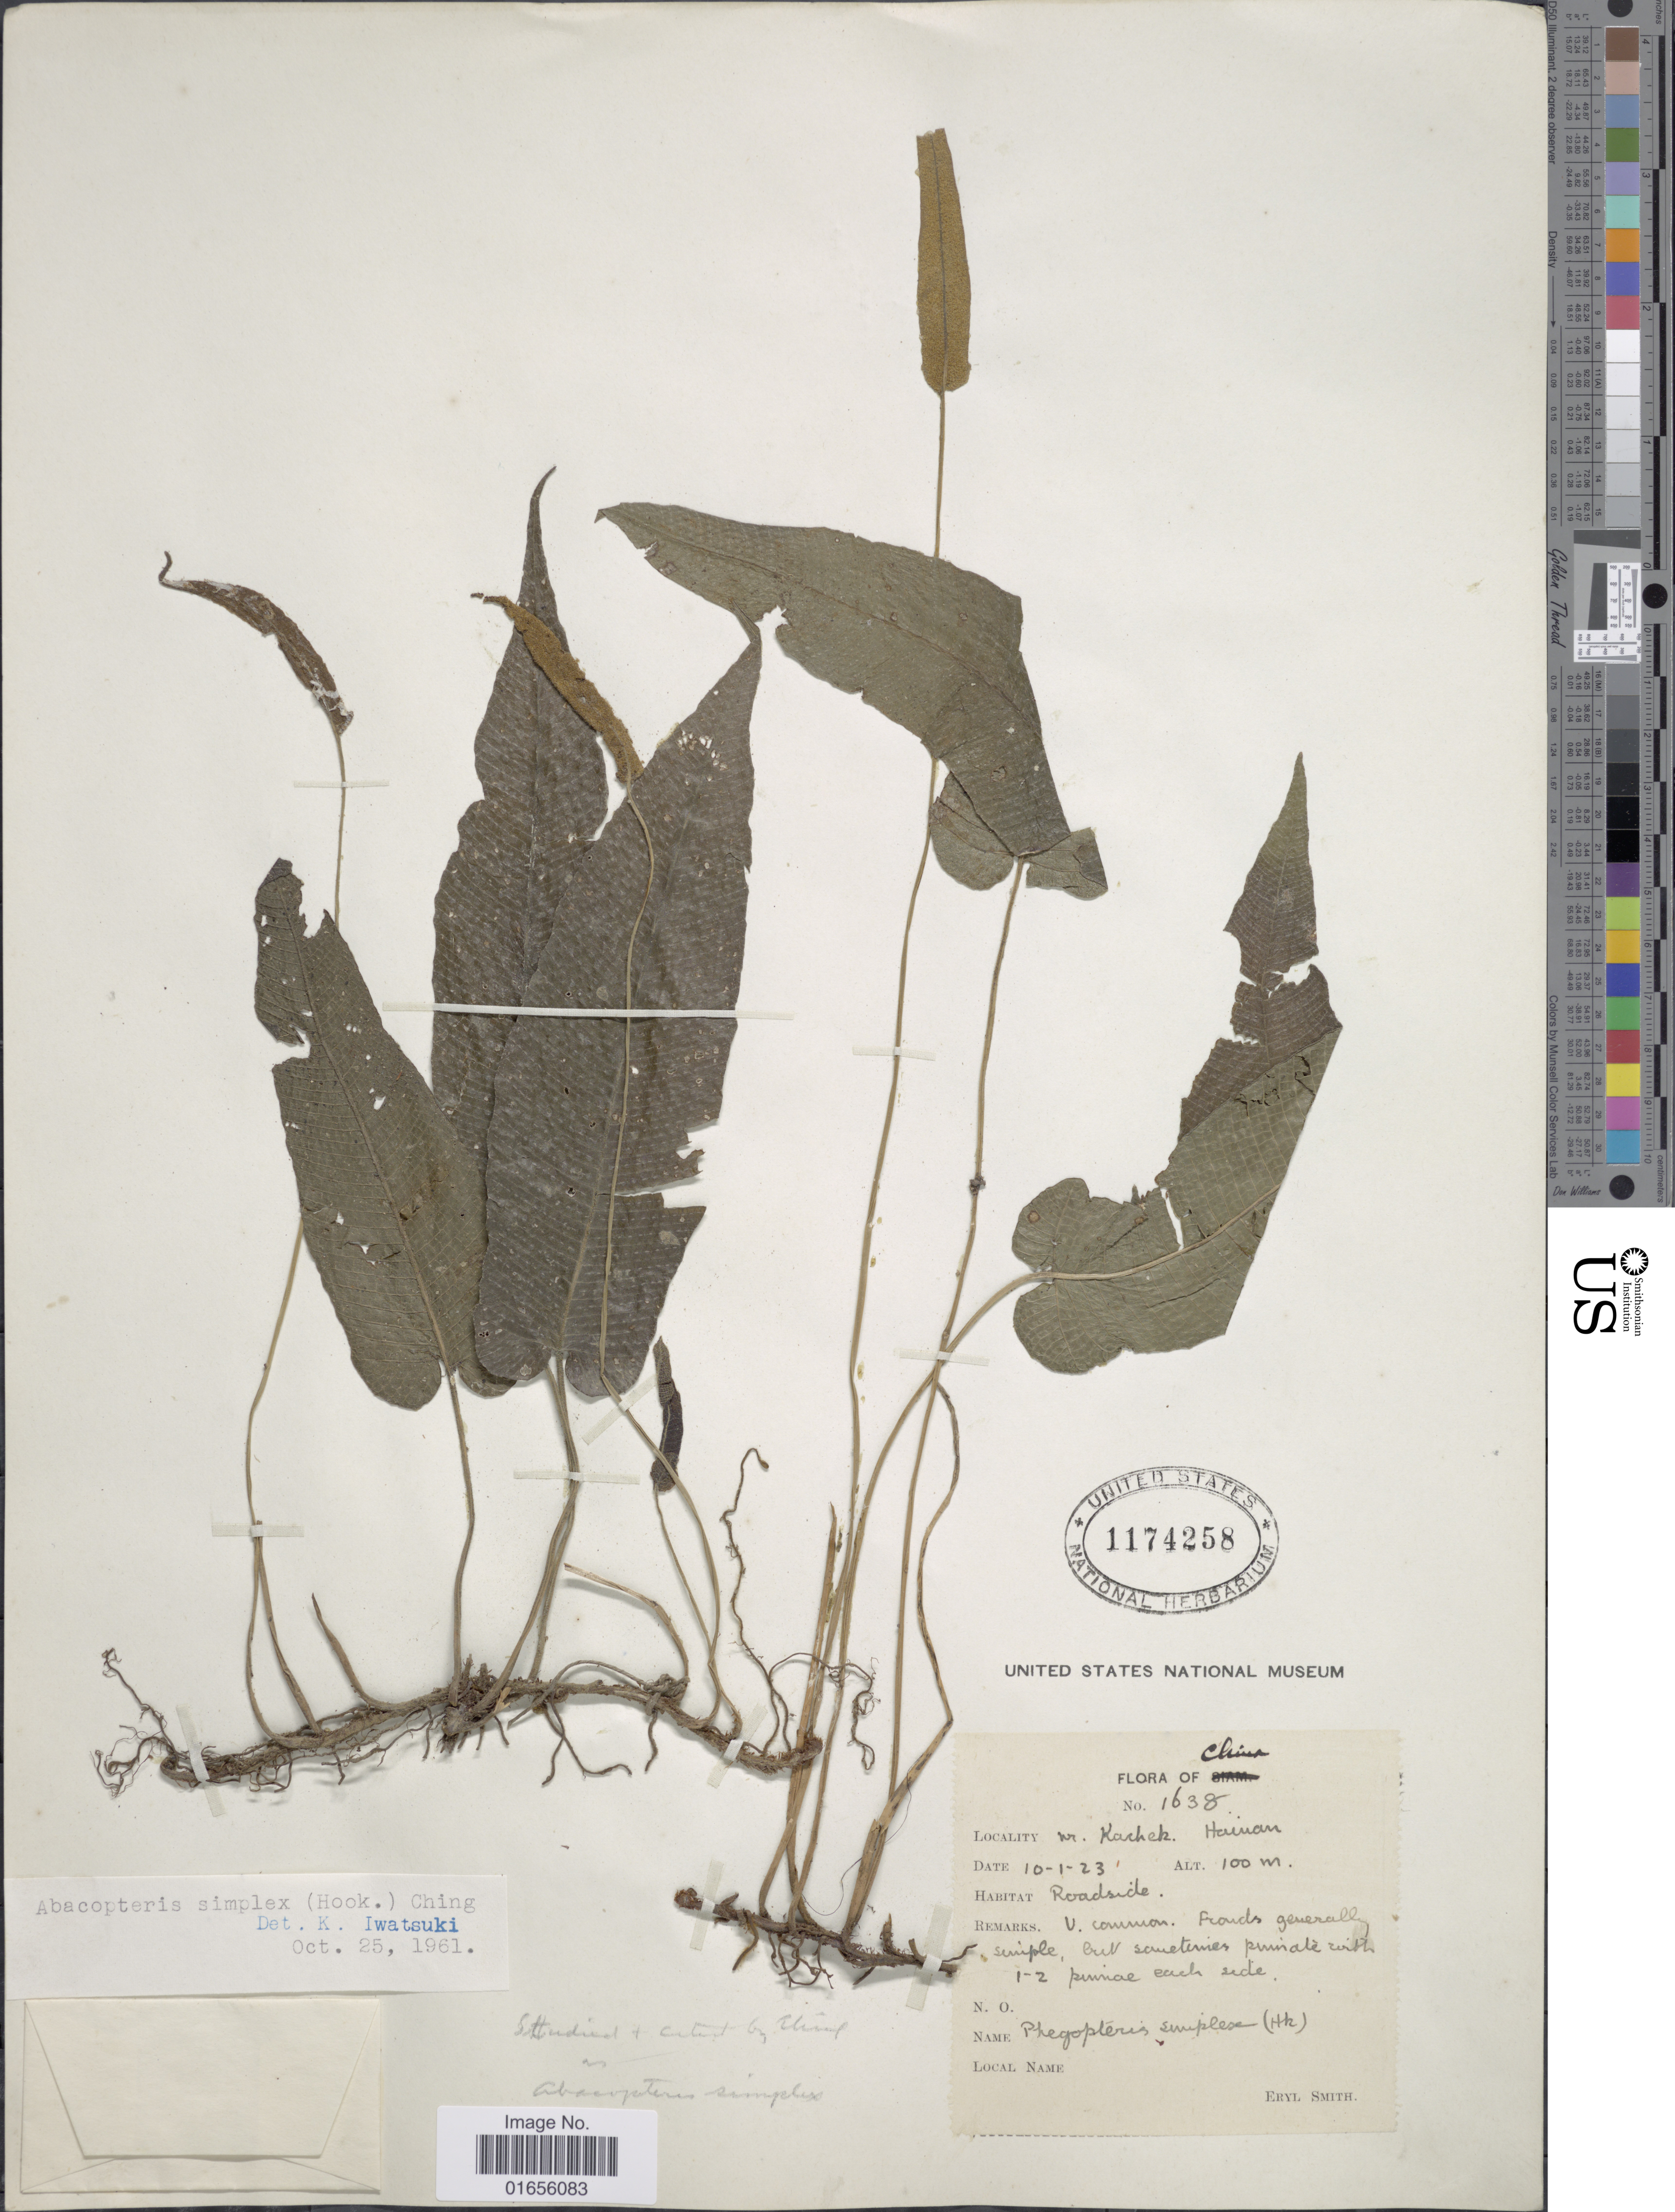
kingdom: Plantae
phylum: Tracheophyta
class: Polypodiopsida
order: Polypodiales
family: Thelypteridaceae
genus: Pronephrium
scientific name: Pronephrium triphyllum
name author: (Sw.) Holttum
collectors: C. E. Smith Jr.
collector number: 1638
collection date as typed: Transcribed d/m/y: 10/1/23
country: China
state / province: Hainan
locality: Nr. Kachek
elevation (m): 100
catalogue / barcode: US 1174258